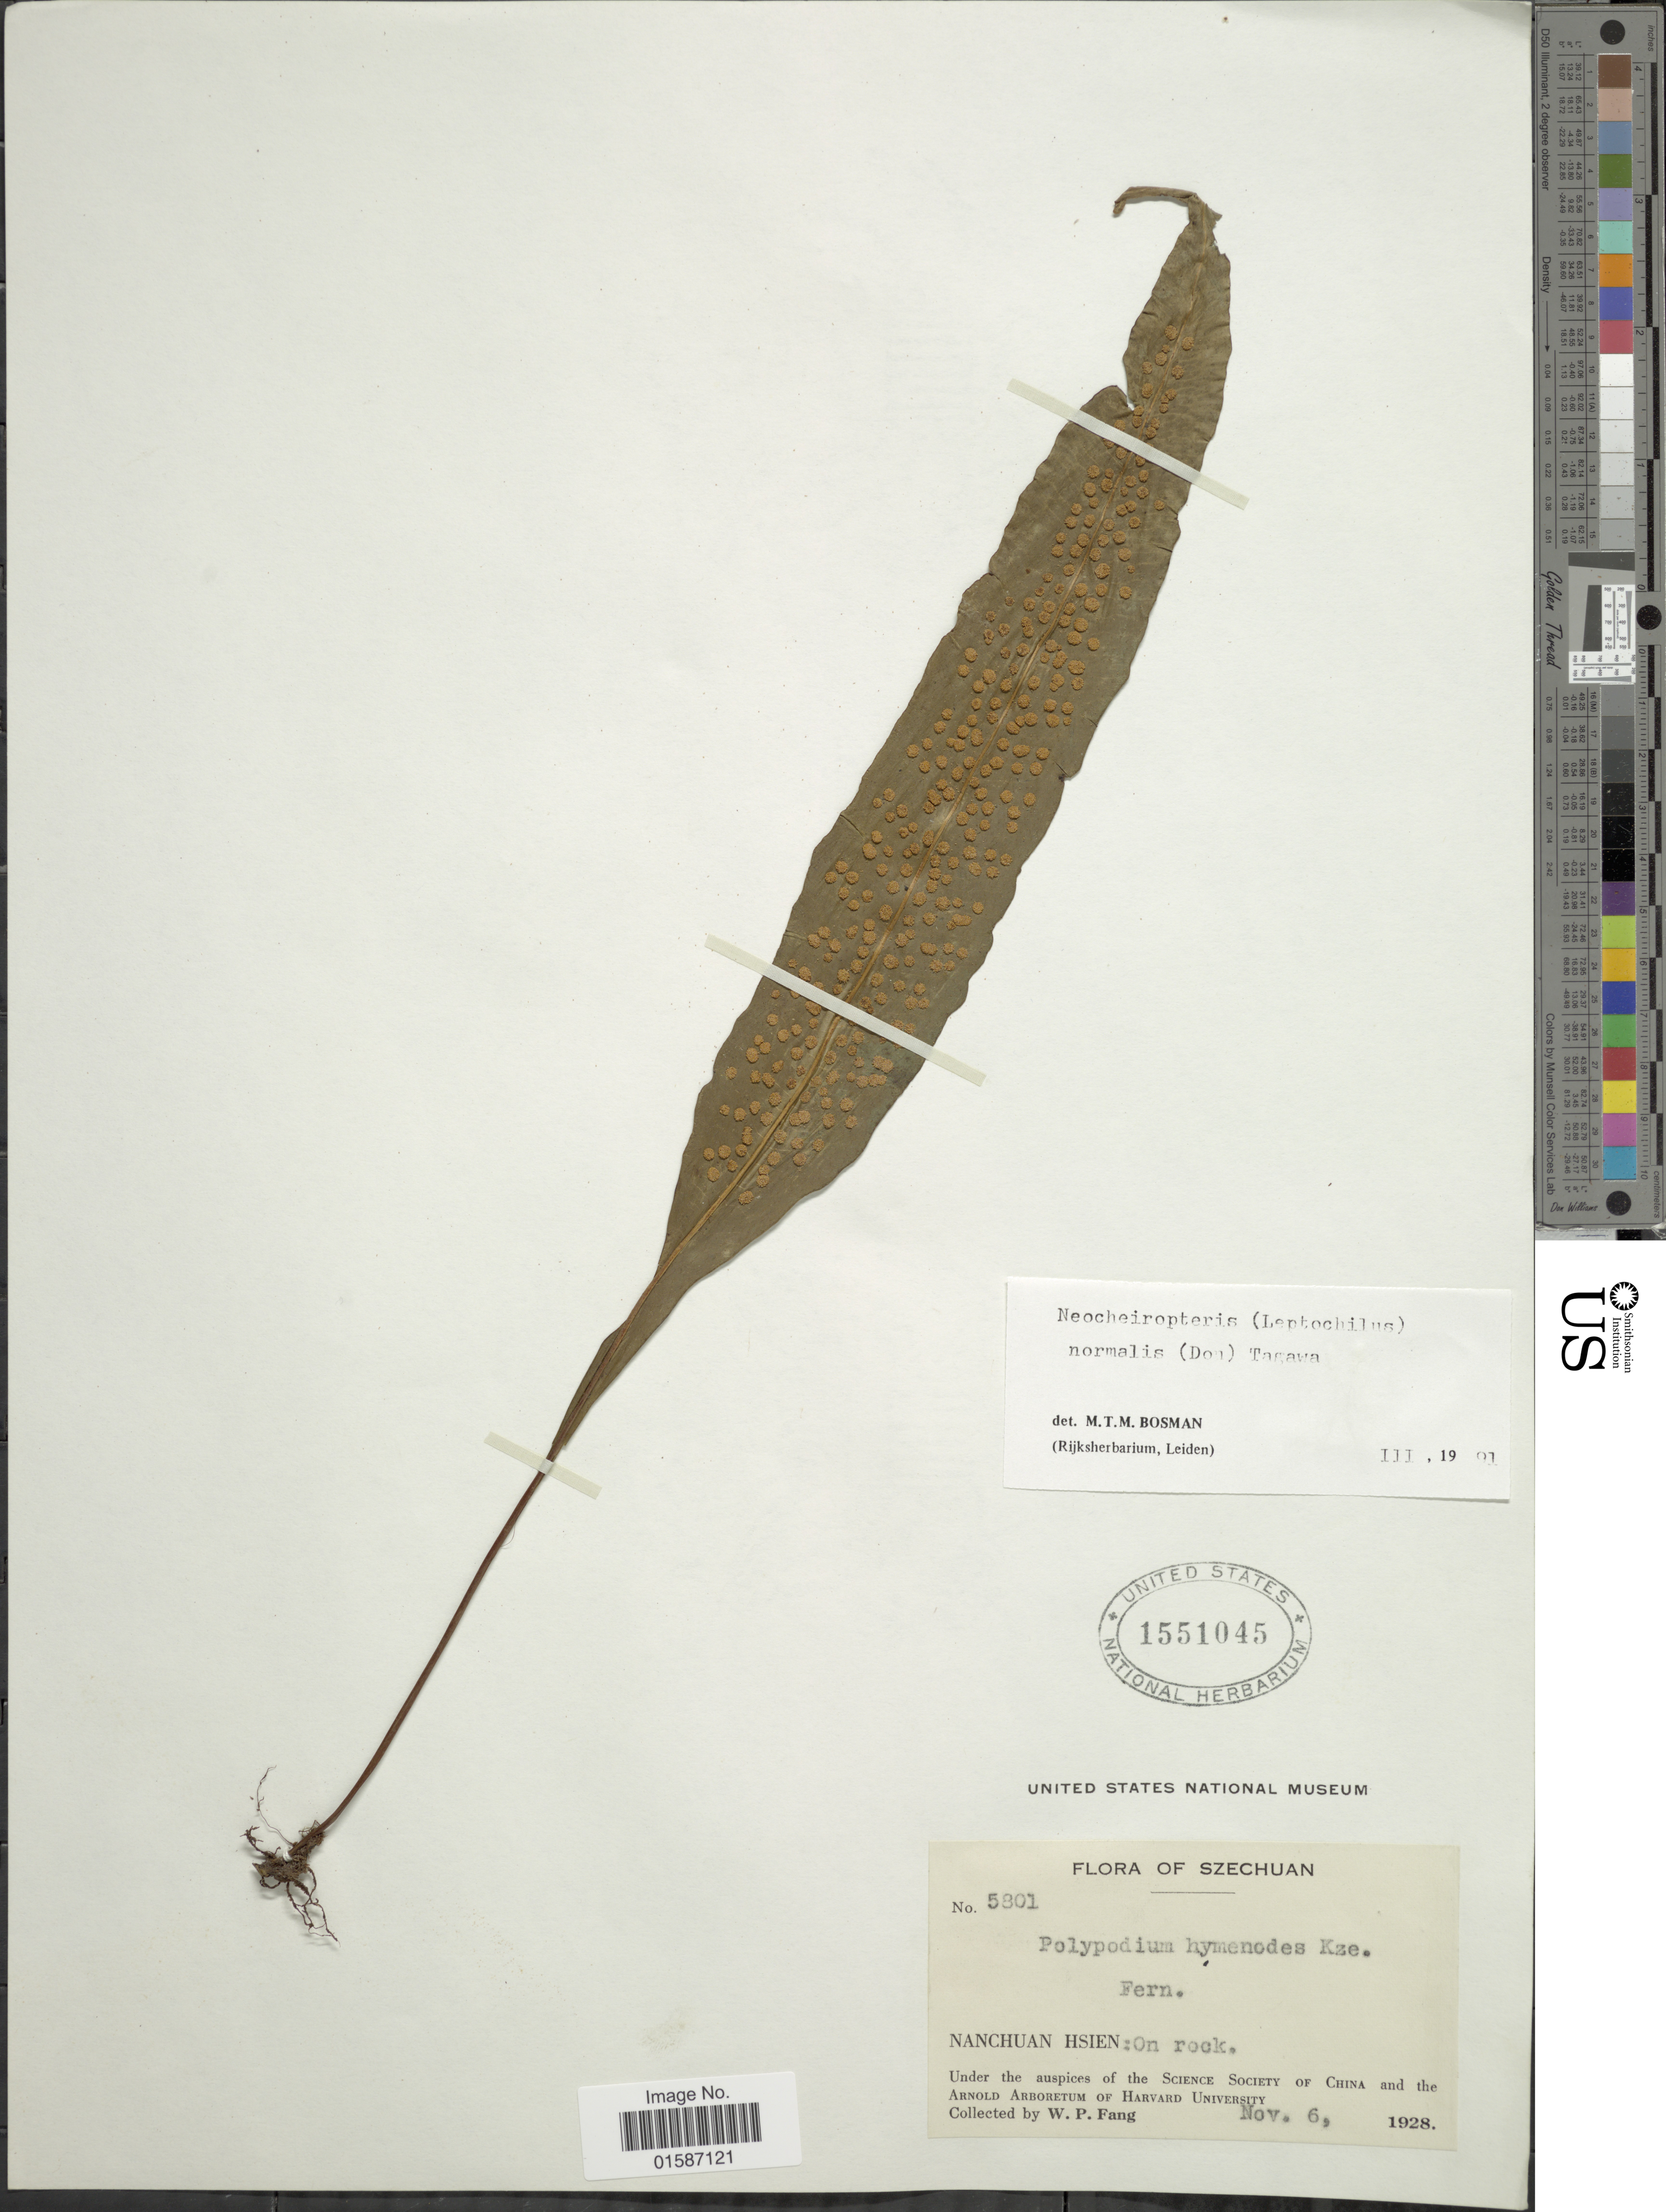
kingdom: Plantae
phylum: Tracheophyta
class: Polypodiopsida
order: Polypodiales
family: Polypodiaceae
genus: Tricholepidium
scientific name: Tricholepidium normale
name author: (D. Don) Ching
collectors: W. P. Fang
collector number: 5801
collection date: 1928-11-06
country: China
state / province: Sichuan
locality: Szechuan, Nanchuan Hsien: On rock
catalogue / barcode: US 1551045